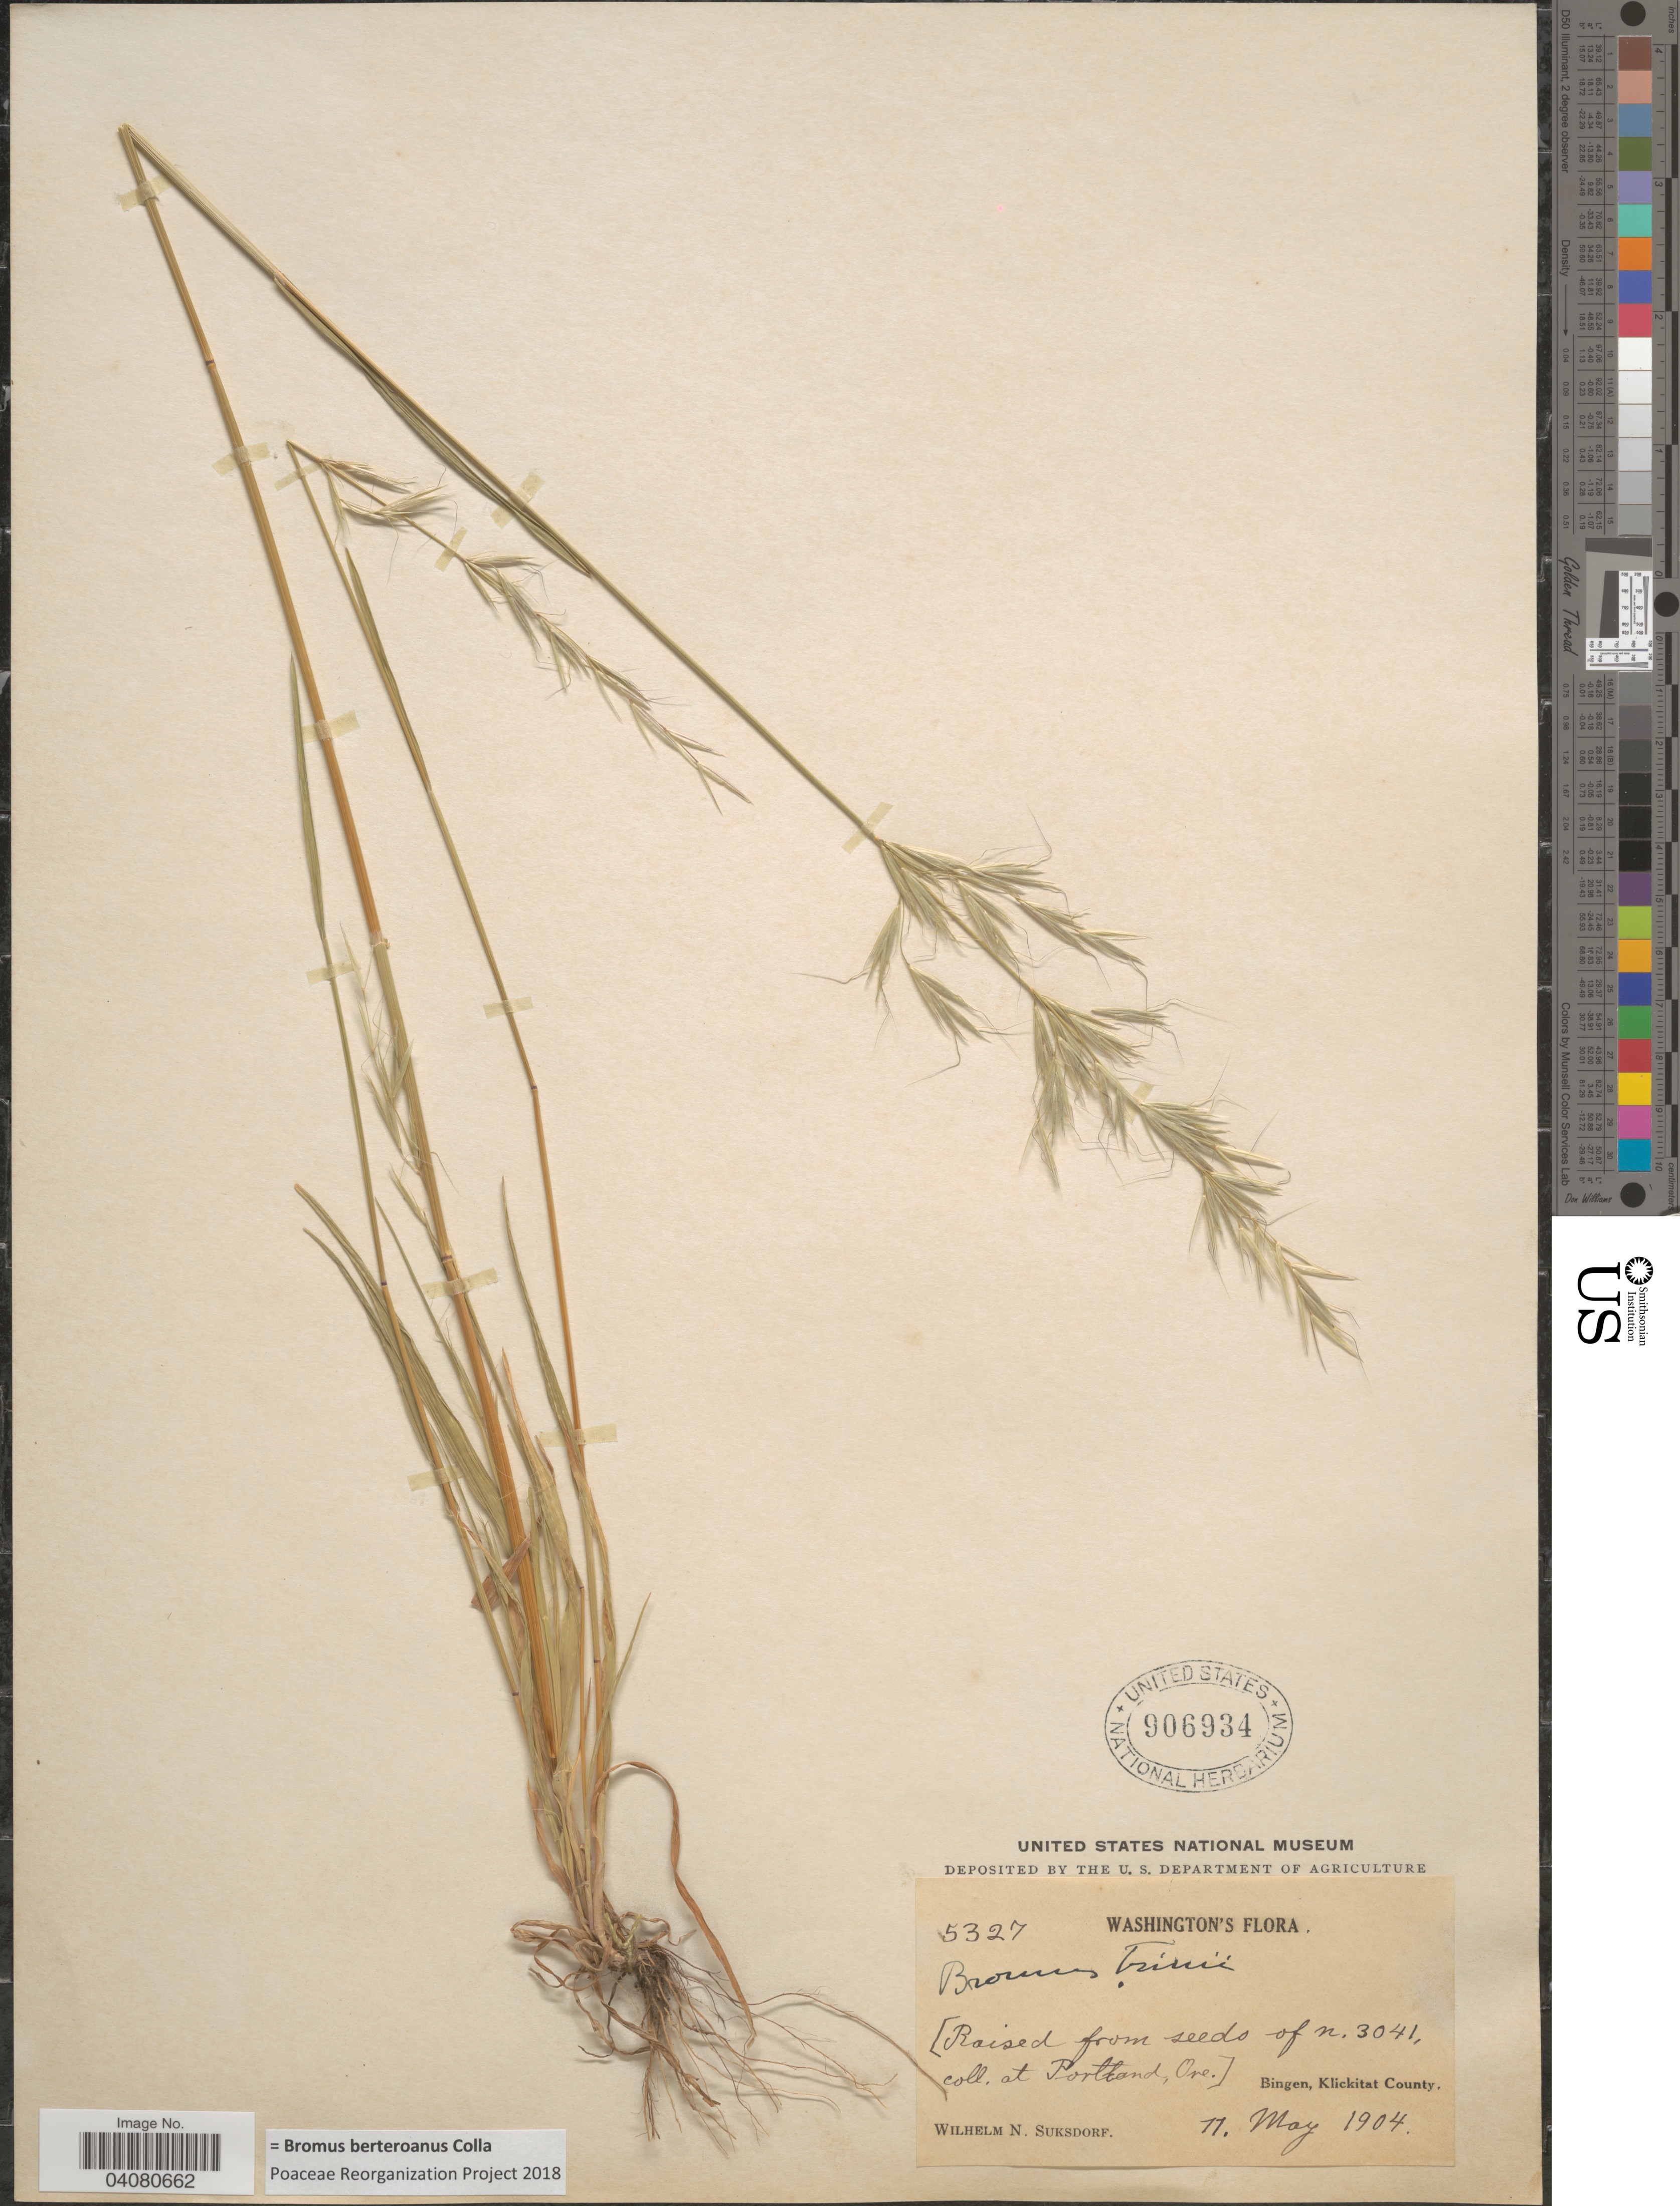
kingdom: Plantae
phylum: Tracheophyta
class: Liliopsida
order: Poales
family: Poaceae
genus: Bromus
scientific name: Bromus berteroanus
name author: Colla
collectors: W. N. Suksdorf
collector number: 5327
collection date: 1904-05-11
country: United States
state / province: Washington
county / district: Klickitat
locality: Bingen, Klickitat County.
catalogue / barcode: US 906934